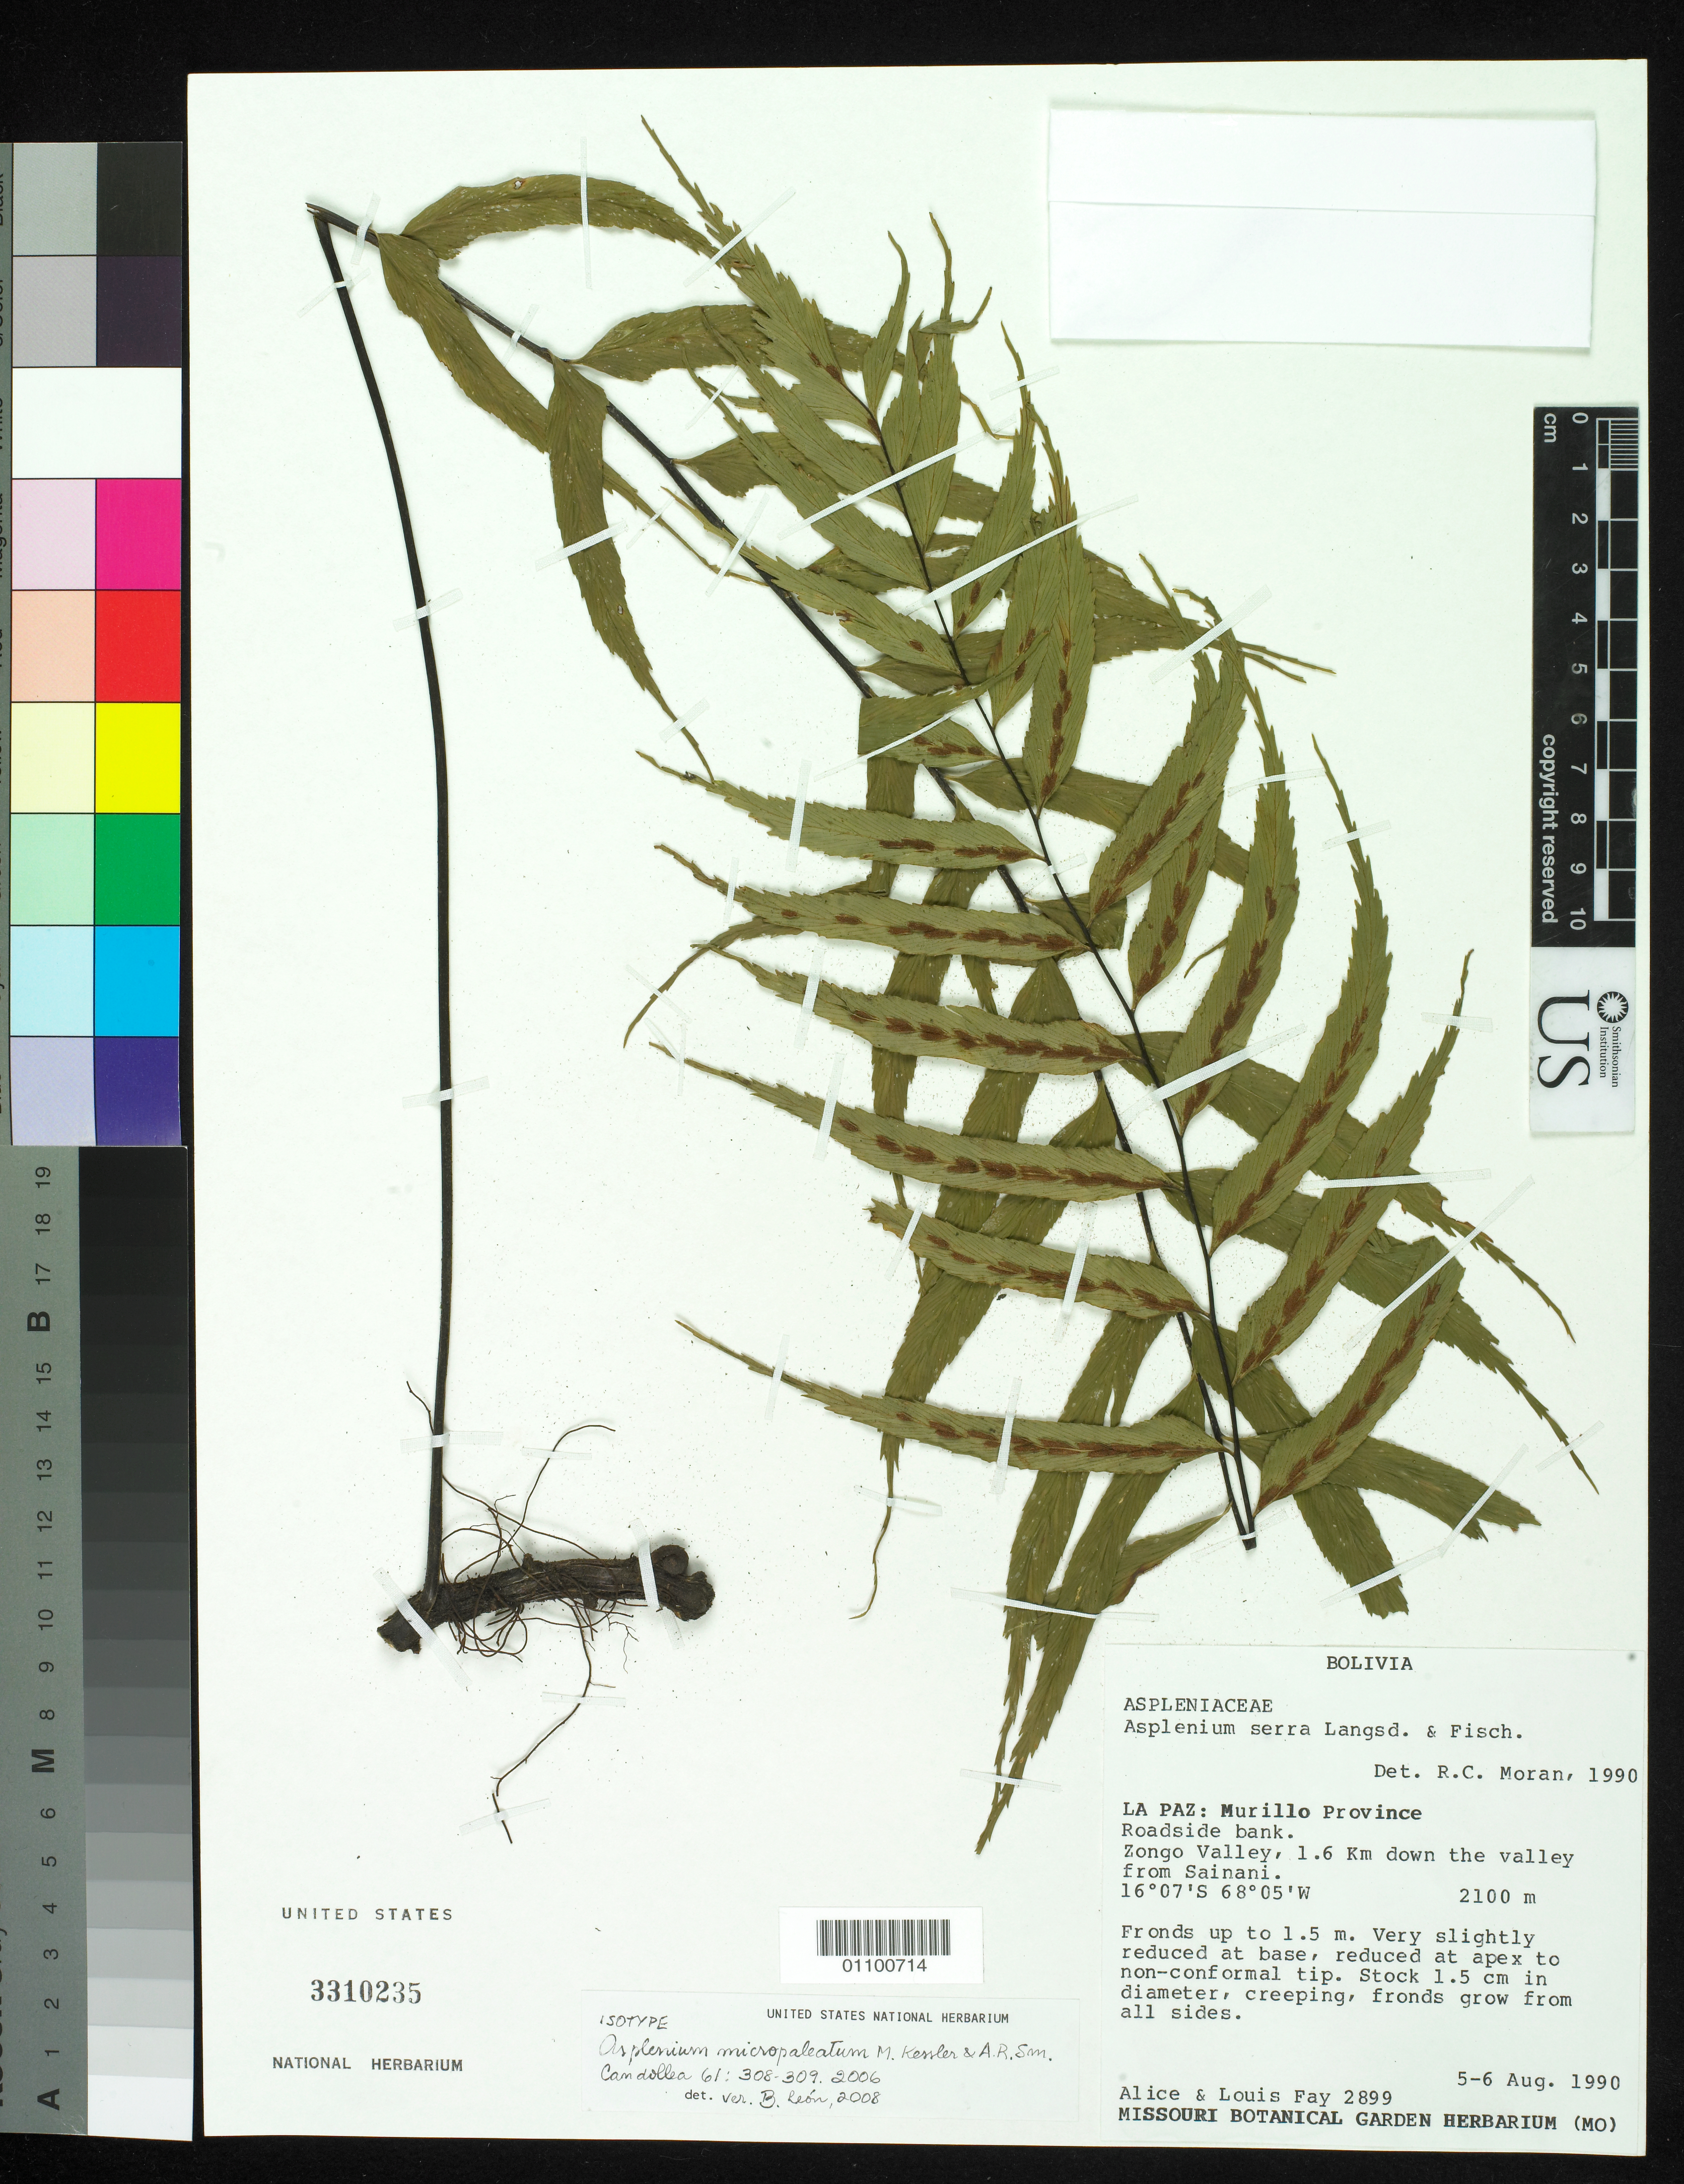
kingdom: Plantae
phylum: Tracheophyta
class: Polypodiopsida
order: Polypodiales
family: Aspleniaceae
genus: Asplenium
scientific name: Asplenium micropaleatum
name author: M. Kessler & A.R. Sm.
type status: Isotype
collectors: A. Fay & L. Fay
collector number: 2899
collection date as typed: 05 Aug 1990 to 06 Aug 1990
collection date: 1990-08-05/1990-08-06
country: Bolivia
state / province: La Paz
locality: La Paz: Murillo Province. Zongo Valley, 1.6 km down the valley from Sainani.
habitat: Roadside bank.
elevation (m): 2100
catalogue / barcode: US 3310235